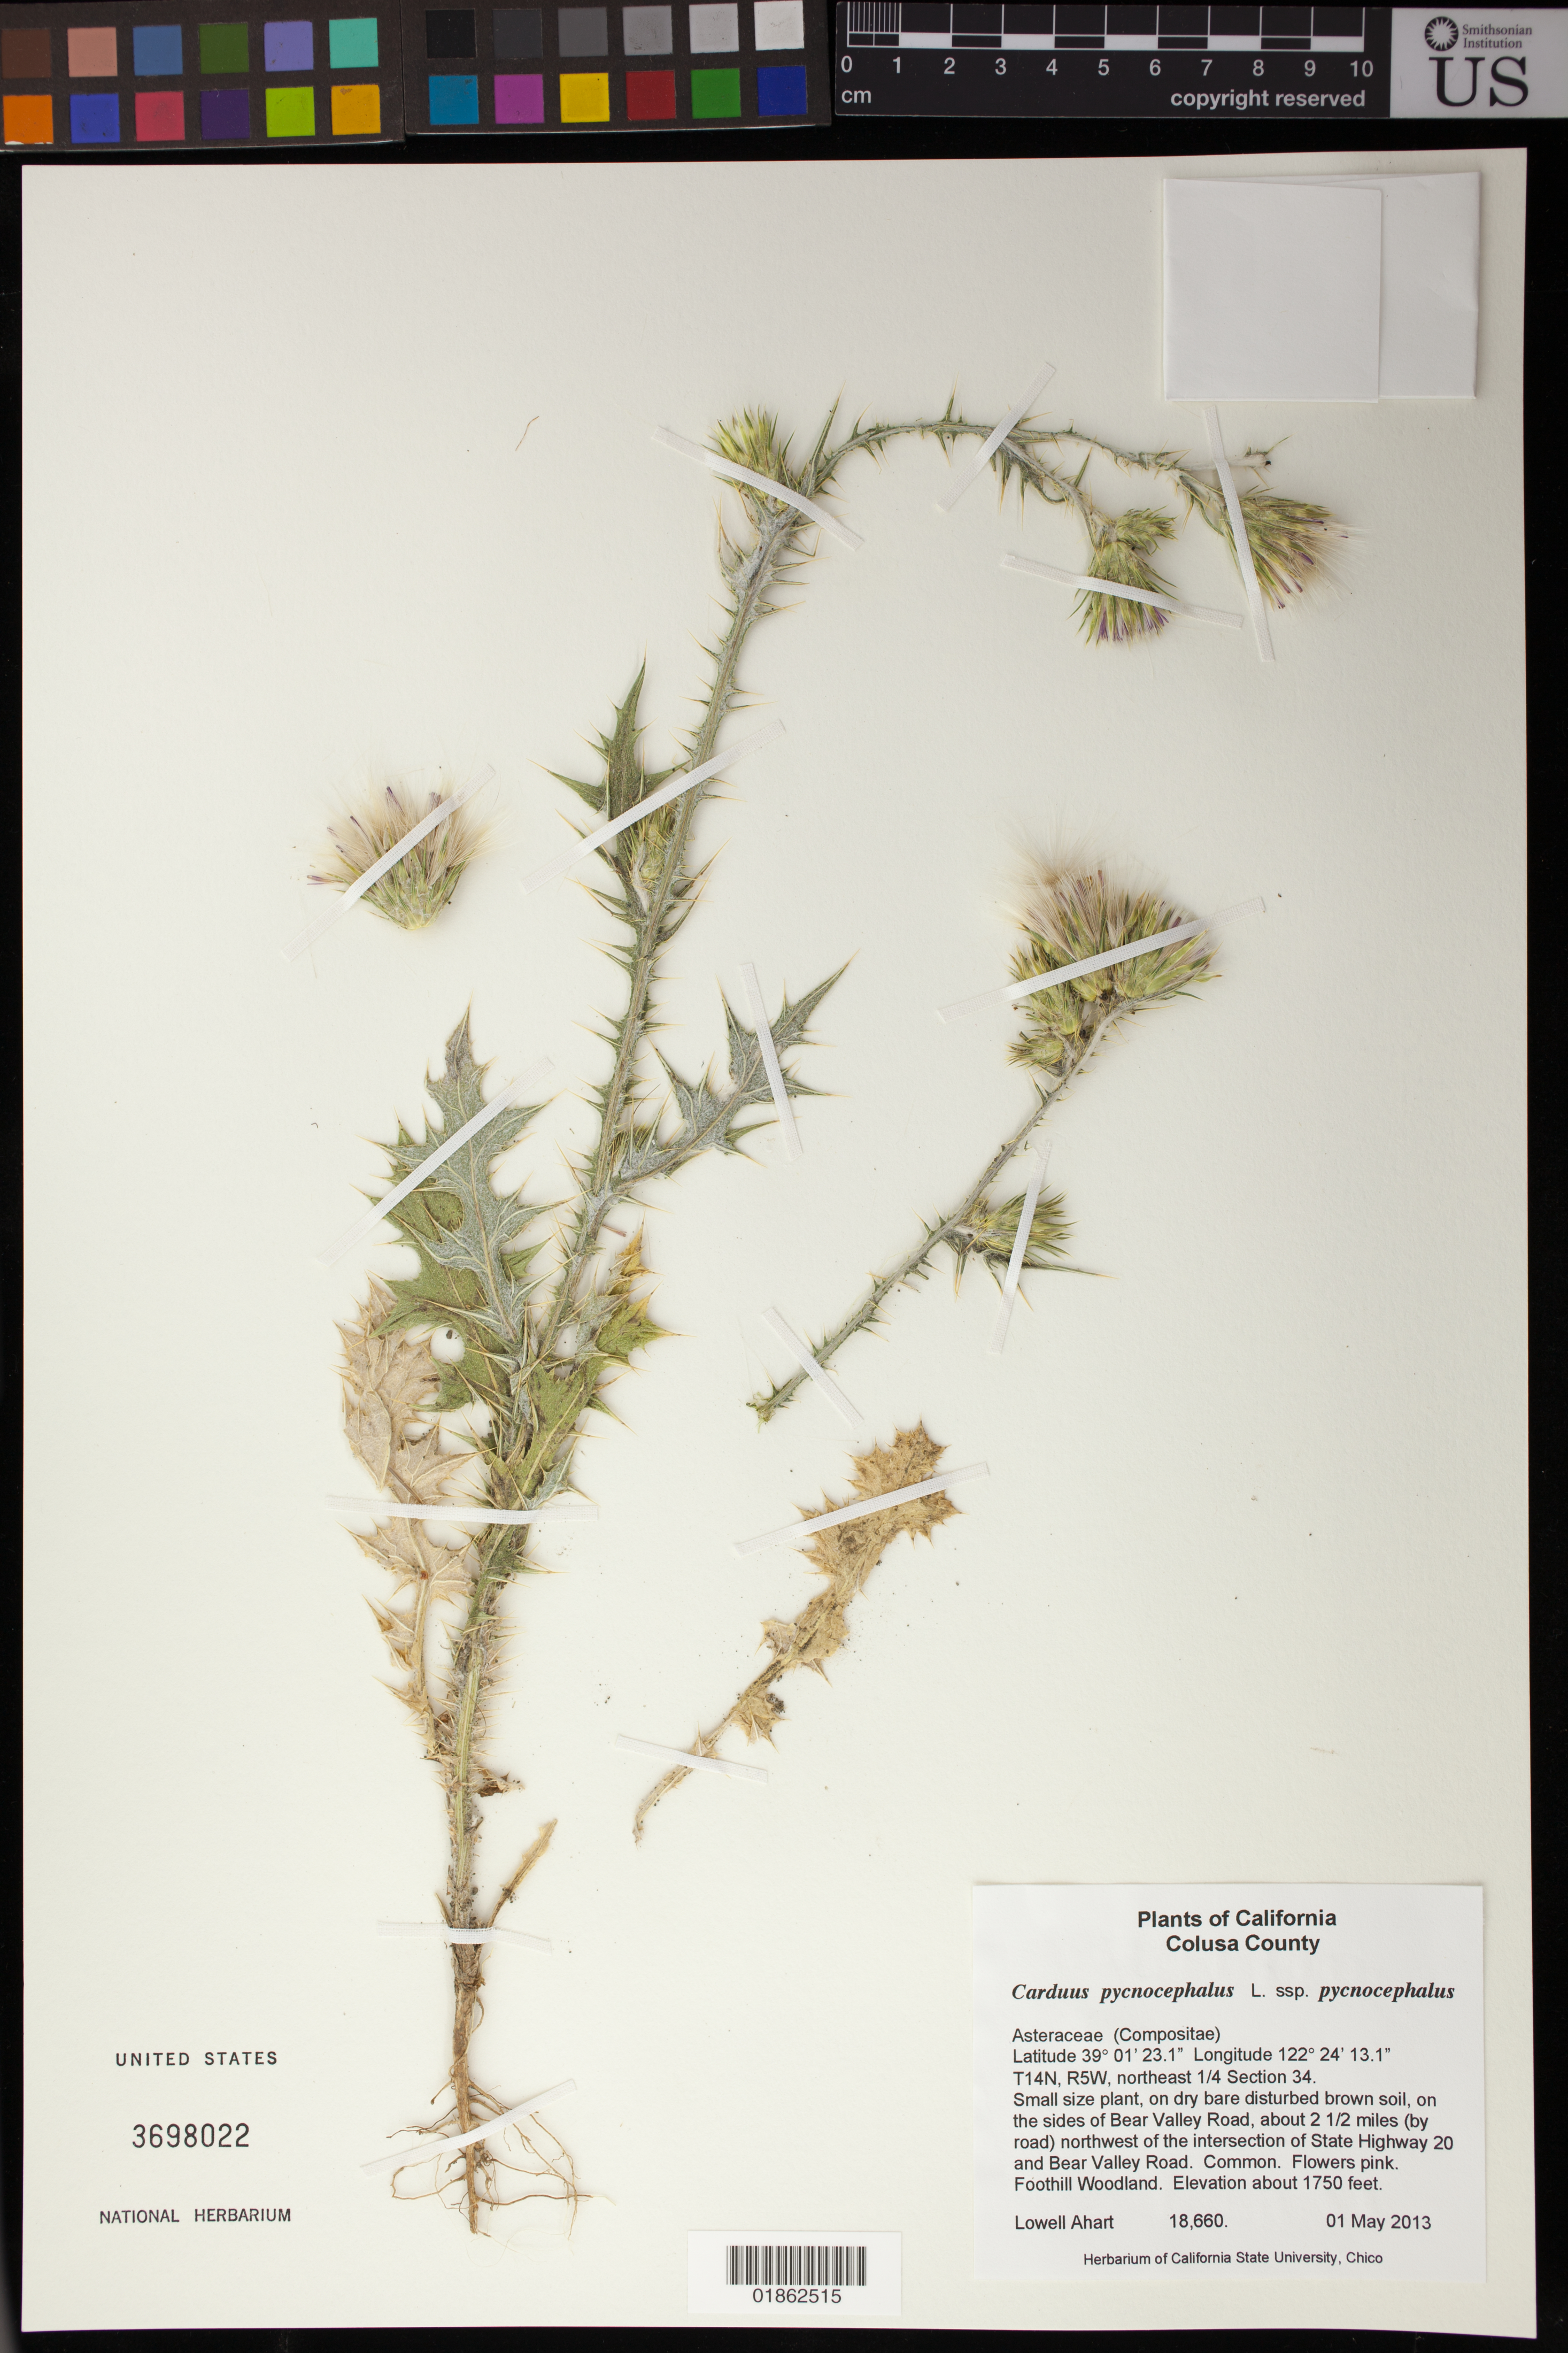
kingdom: Plantae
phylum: Tracheophyta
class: Magnoliopsida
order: Asterales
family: Asteraceae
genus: Carduus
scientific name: Carduus pycnocephalus subsp. pycnocephalus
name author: L.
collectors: L. Ahart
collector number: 18660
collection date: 2013-05-01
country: United States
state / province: California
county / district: Colusa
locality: On the sides of Bear Valley Road, about 2 1/2 miles (by road) northwest of the intersection of State Highway 20 and Bear Valley Road.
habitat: Foothill Woodland.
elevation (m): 533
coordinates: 39 01 23.1 N, 122 24 13.1 W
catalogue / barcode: US 3698022